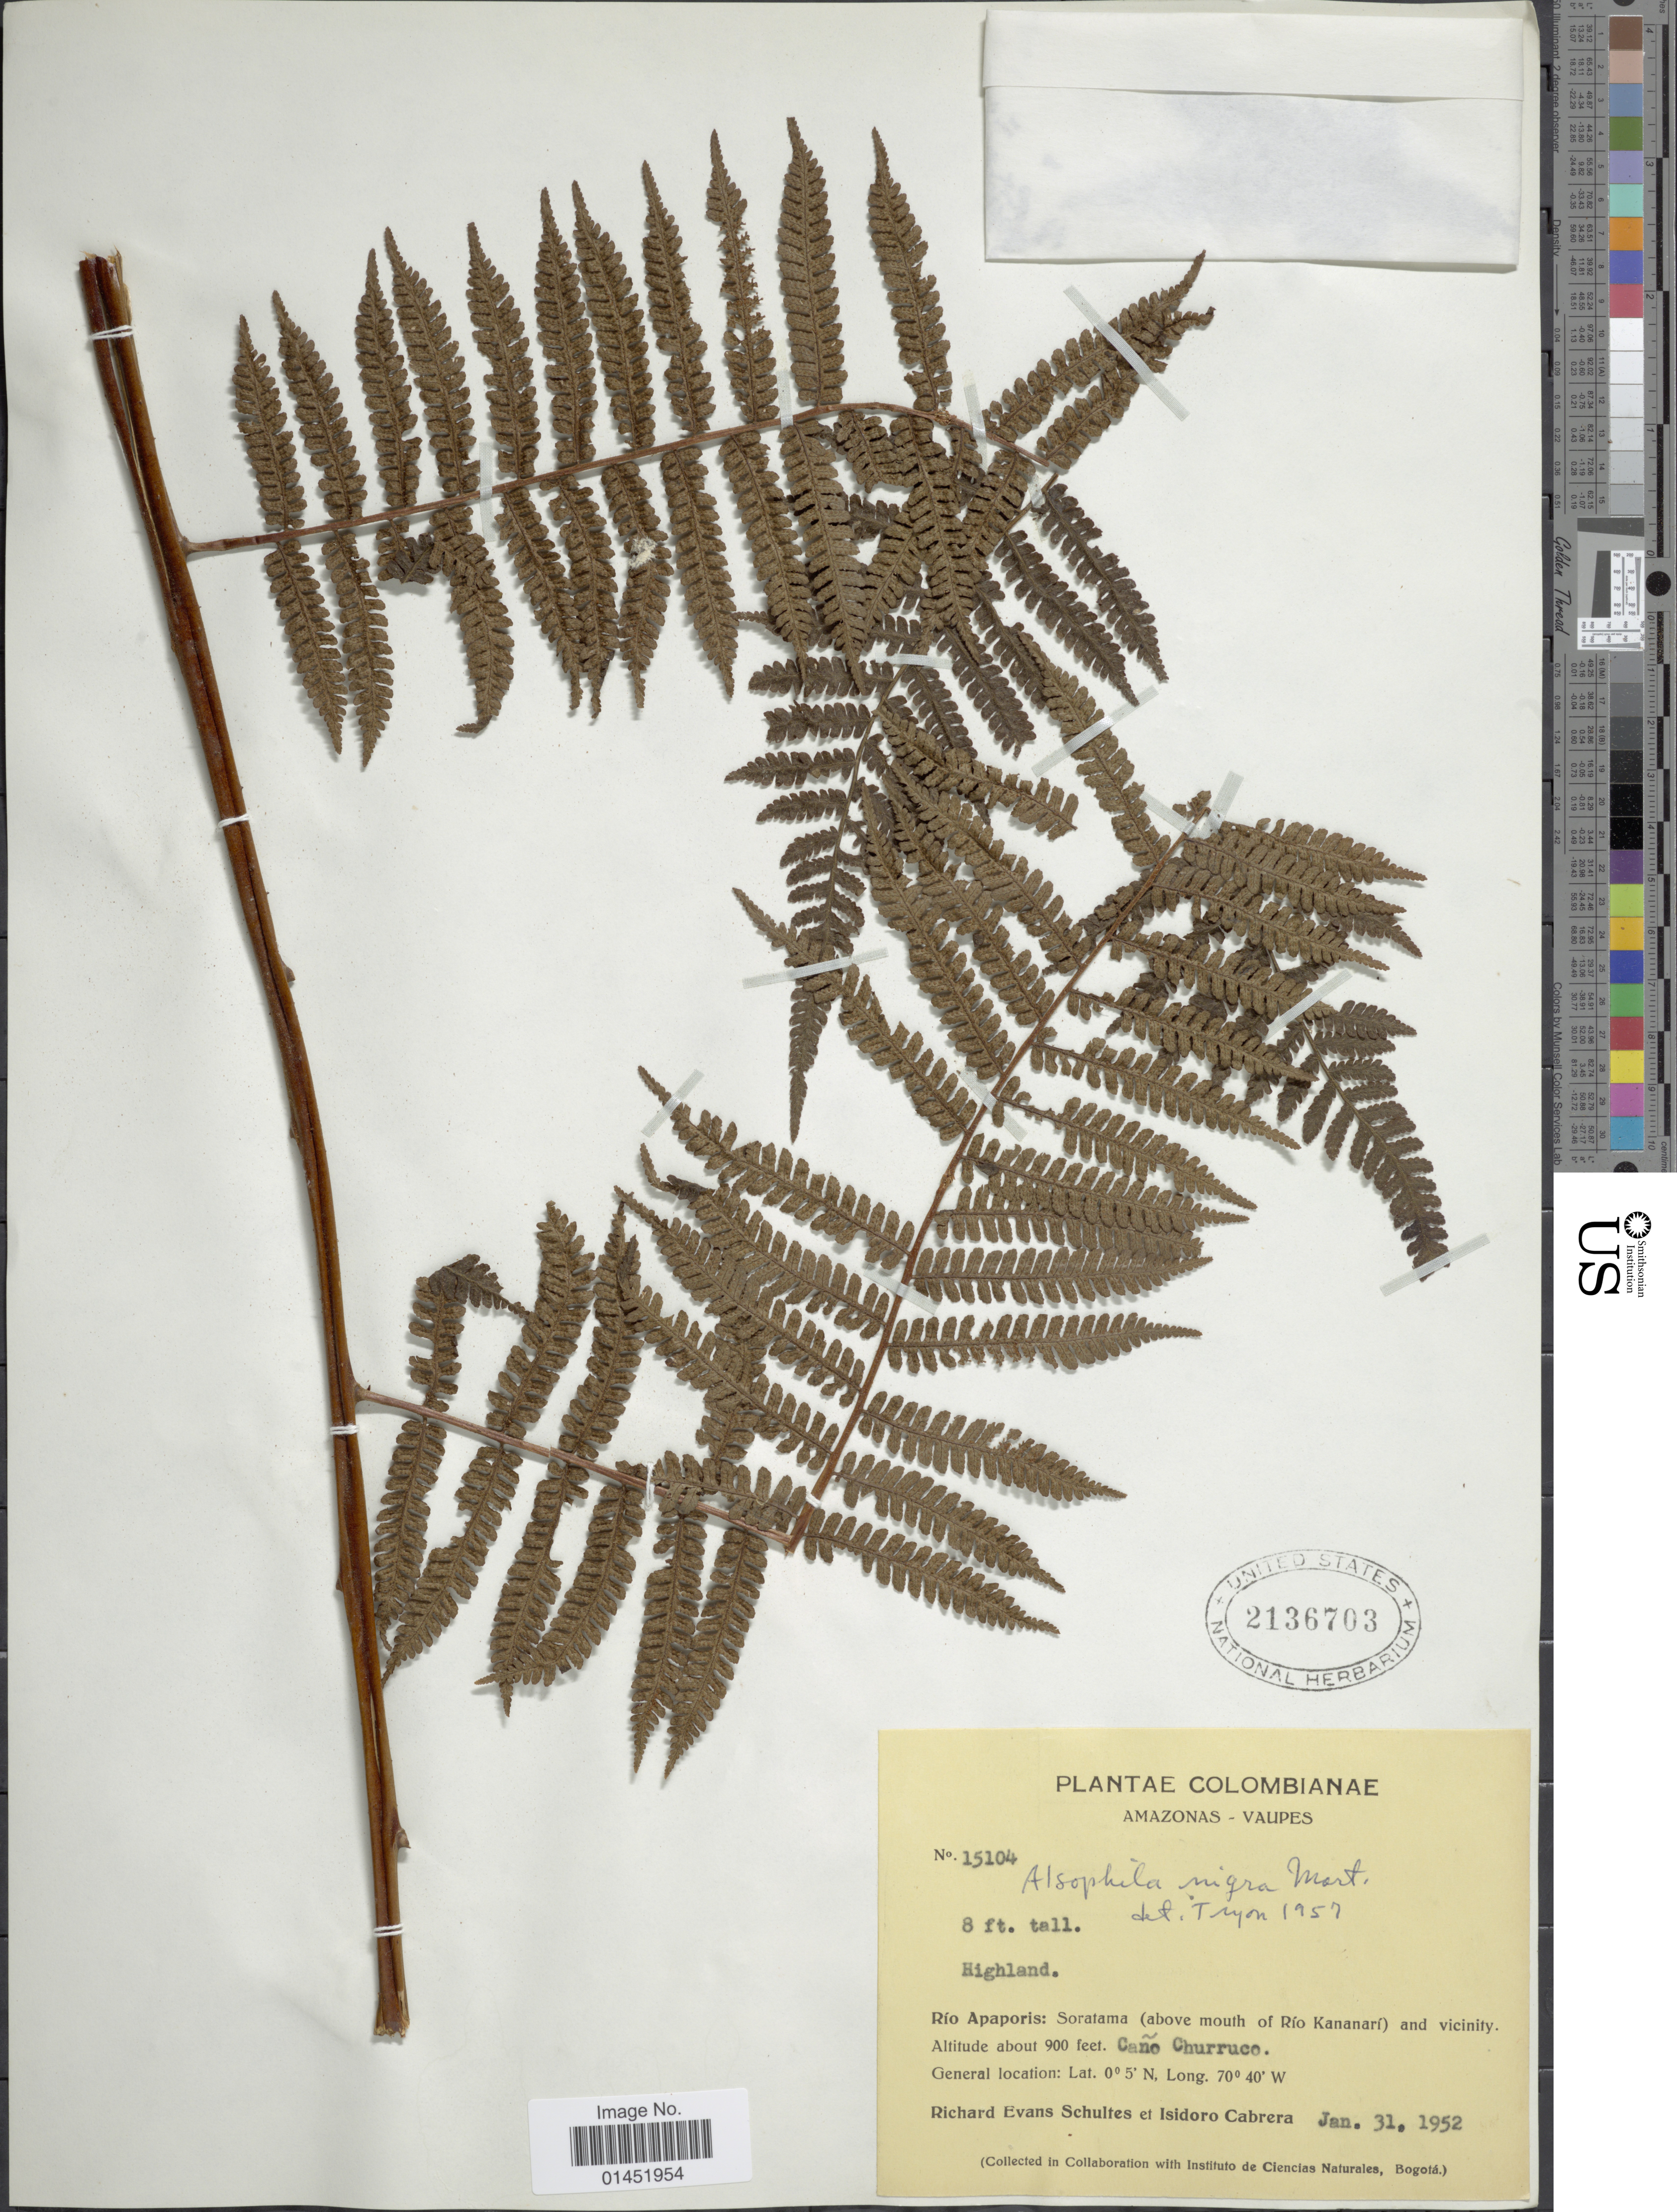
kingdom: Plantae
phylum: Tracheophyta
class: Polypodiopsida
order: Cyatheales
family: Cyatheaceae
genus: Cyathea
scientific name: Cyathea lasiosora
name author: (Mett. ex Kuhn) Domin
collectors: R. E. Schultes & I. Cabrera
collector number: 15104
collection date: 1952-01-31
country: Colombia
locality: Amazonas-Vaupés, Rio Apaporis: Soratama (above mouth of Río Kananarí) and vicinity, cano Churruco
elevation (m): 274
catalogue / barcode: US 2136703